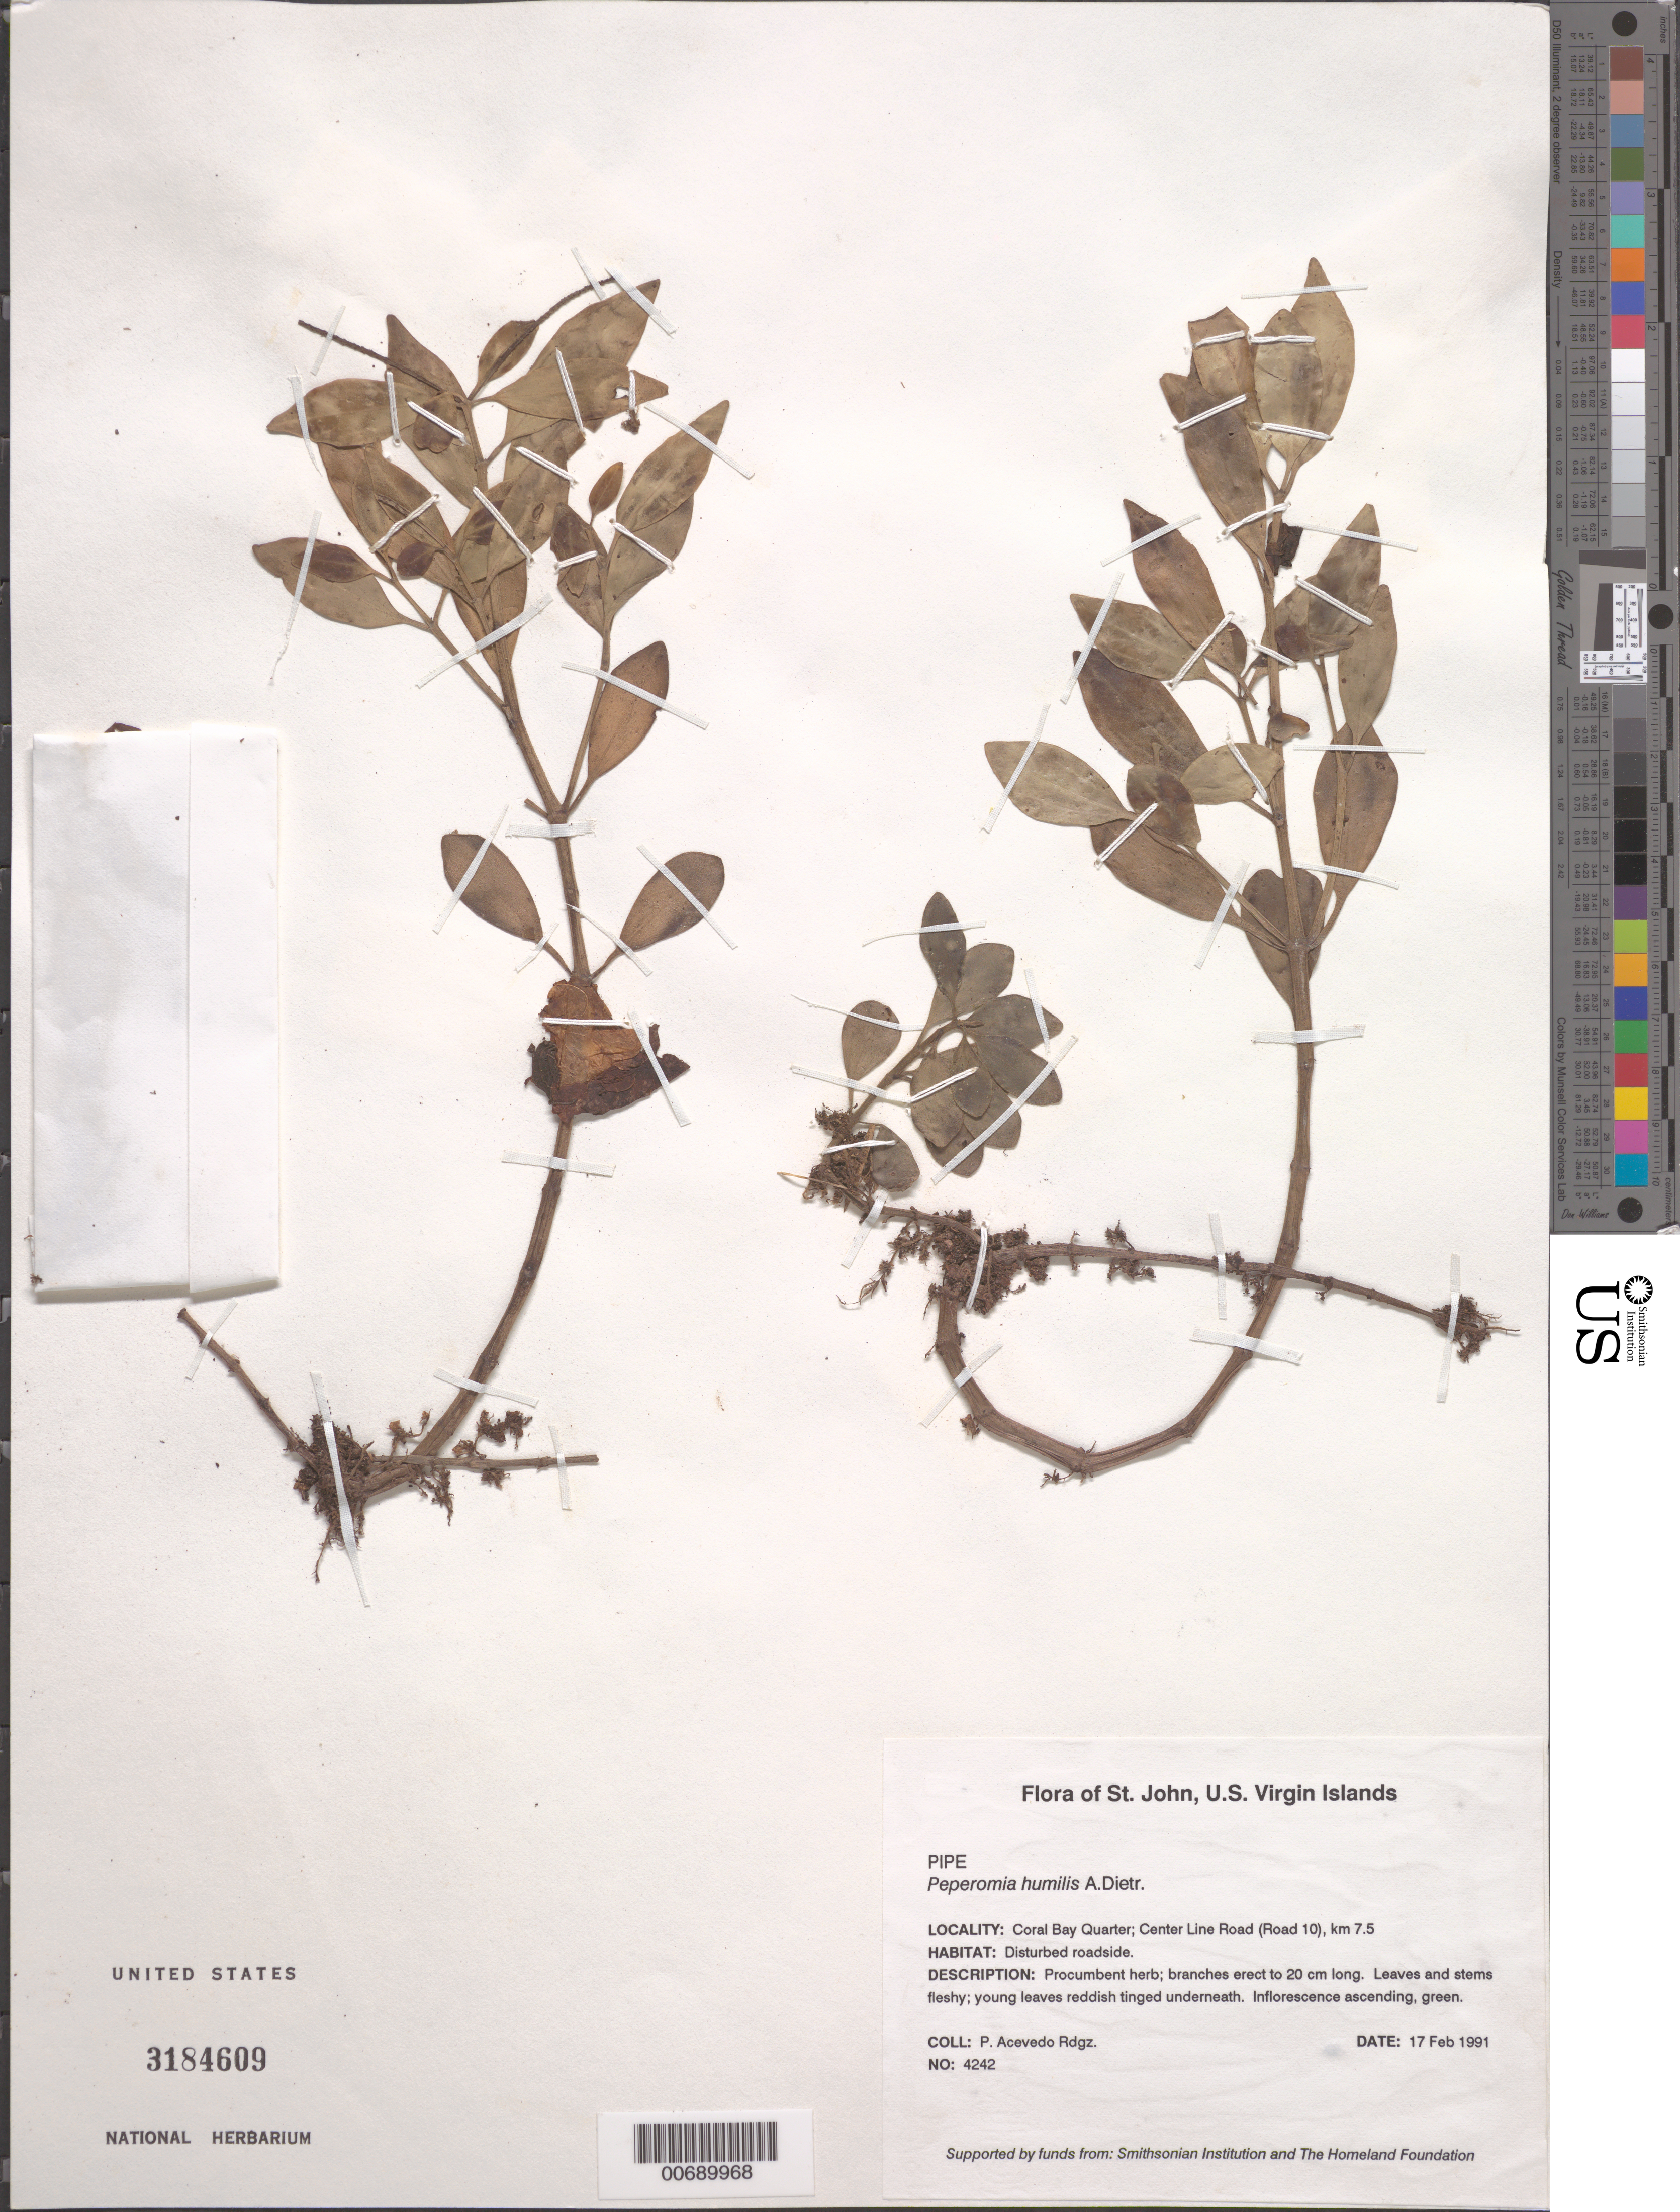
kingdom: Plantae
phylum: Tracheophyta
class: Magnoliopsida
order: Piperales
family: Piperaceae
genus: Peperomia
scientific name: Peperomia humilis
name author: (Vahl) A. Dietr.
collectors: P. Acevedo-Rodr.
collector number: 4242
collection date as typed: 17 Feb 1991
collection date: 1991-02-17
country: U.S. Virgin Islands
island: St. John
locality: Coral Bay Quarter; Center Line Road (Road 10), km 7.5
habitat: Disturbed roadside.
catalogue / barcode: US 3184609